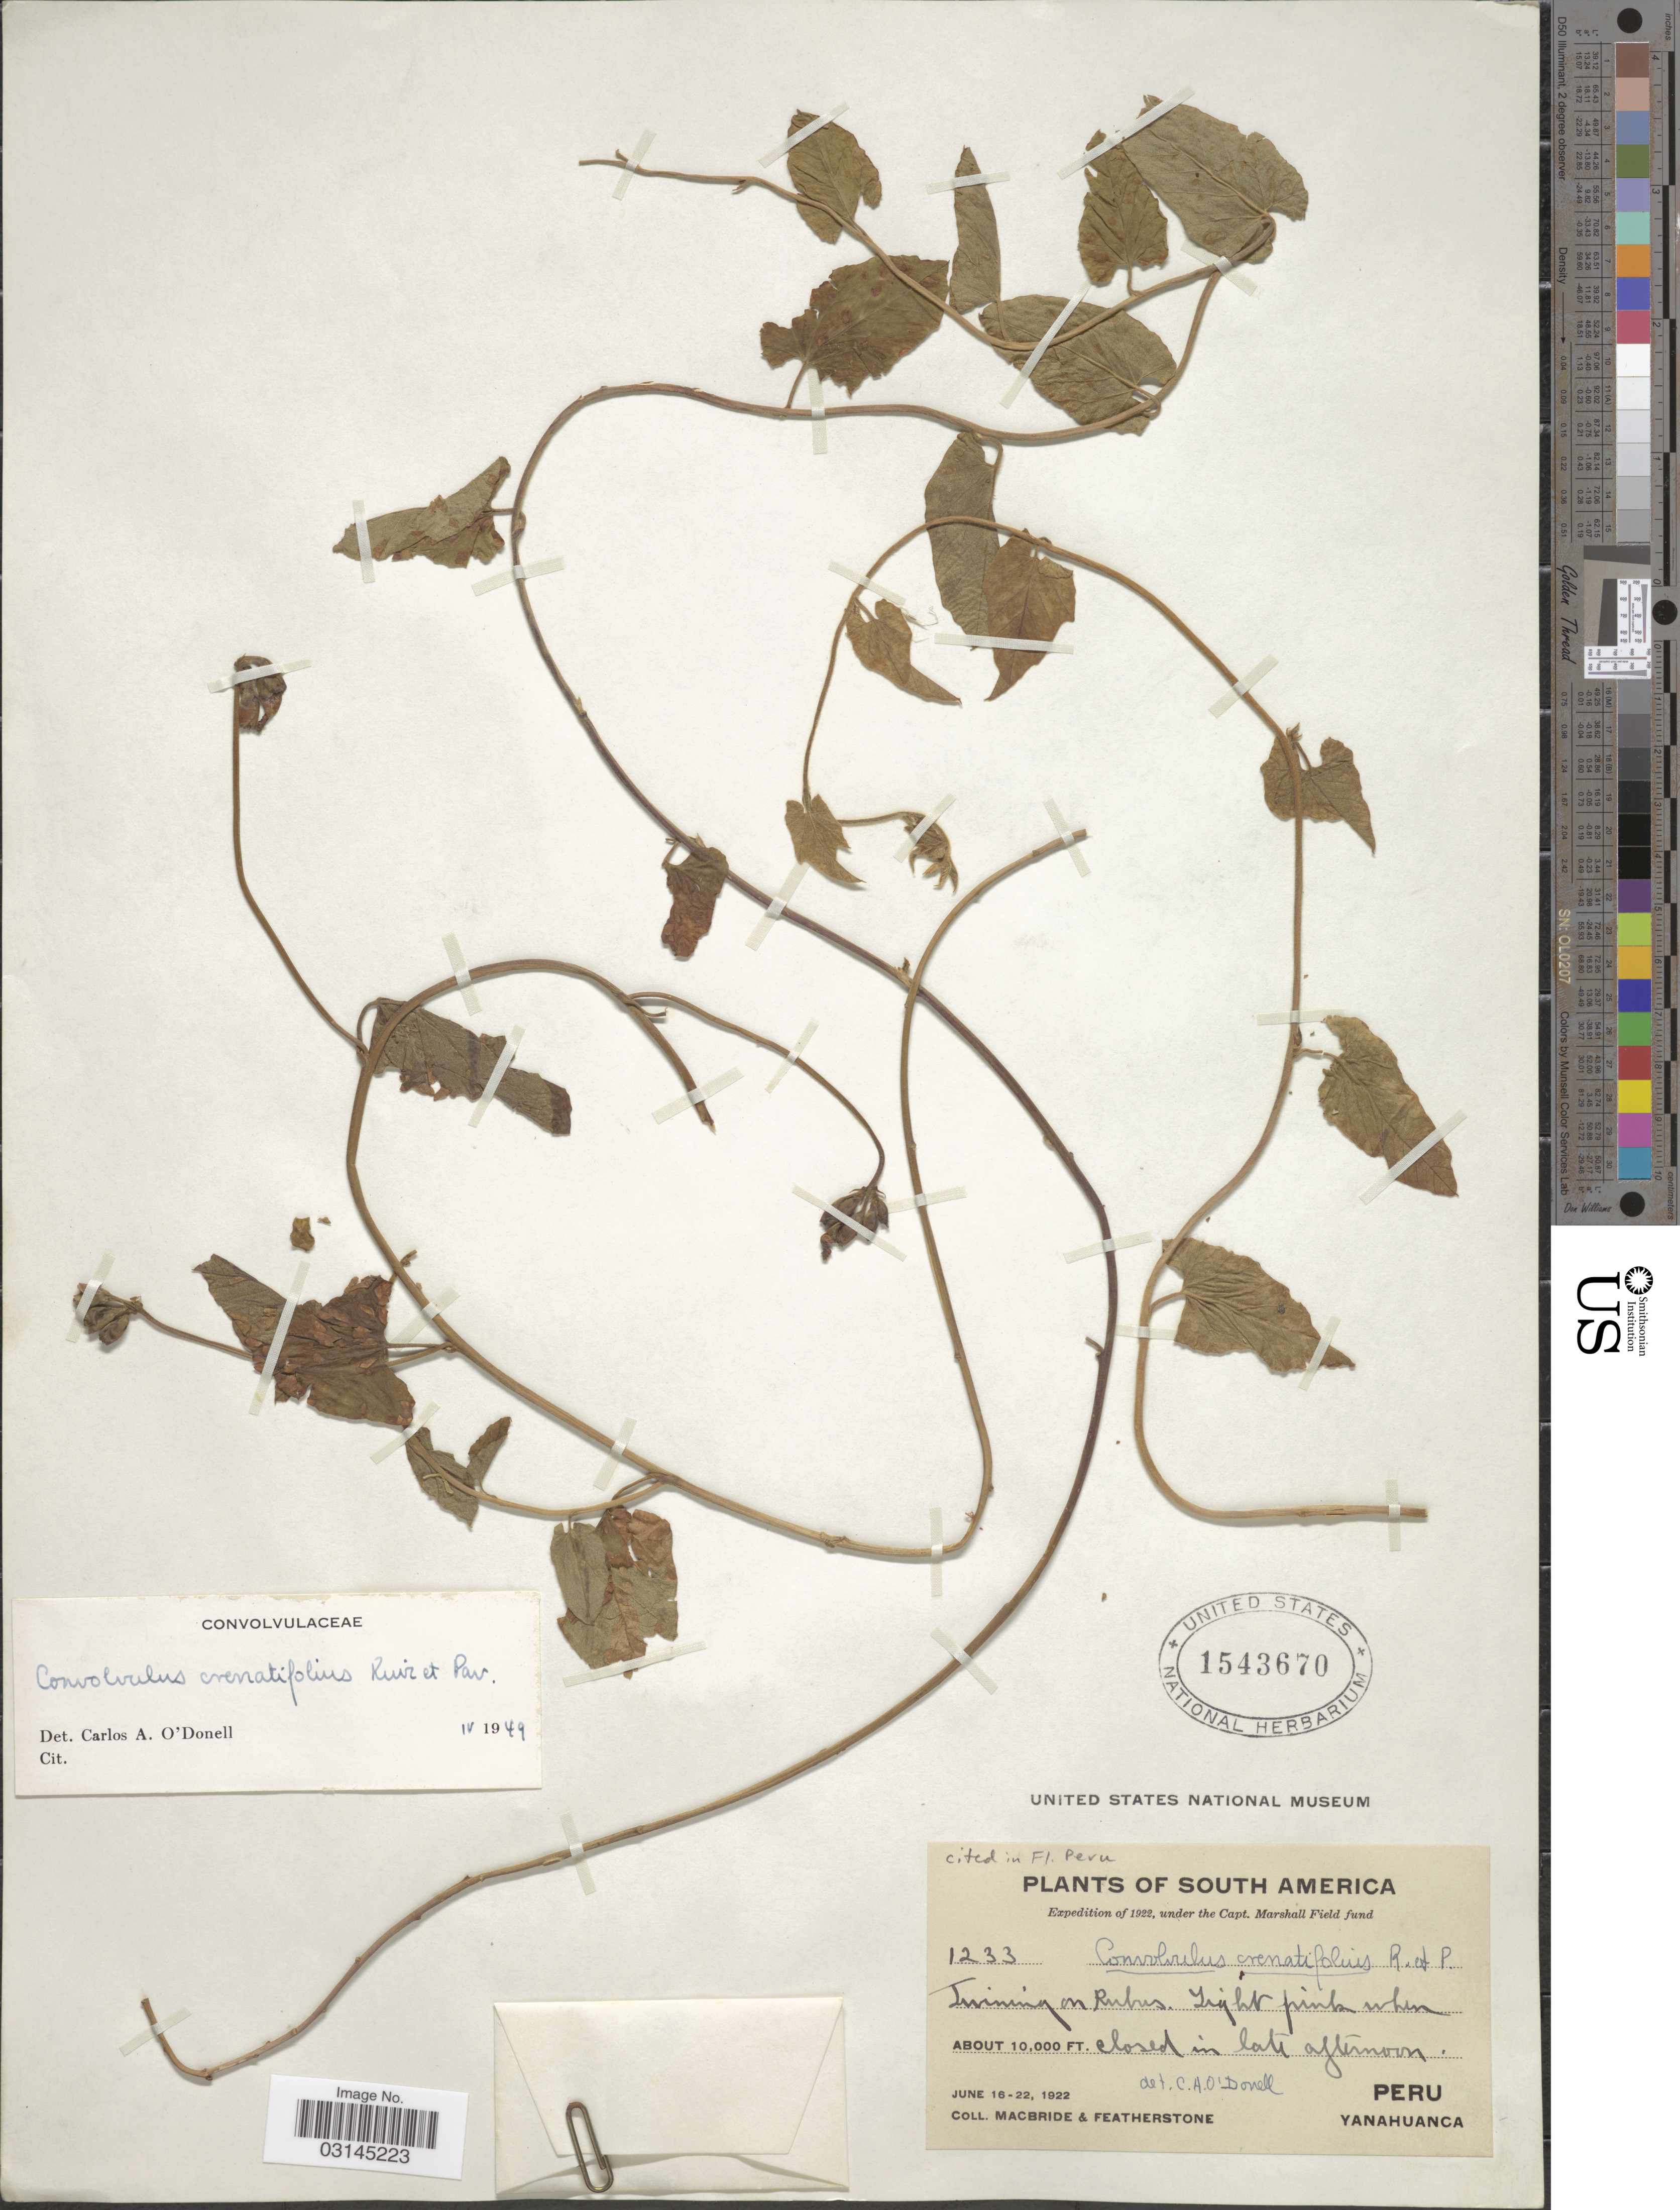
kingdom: Plantae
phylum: Tracheophyta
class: Magnoliopsida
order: Solanales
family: Convolvulaceae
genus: Convolvulus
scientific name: Convolvulus crenatifolius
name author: Ruiz & Pav.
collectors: Macbride, -- & -. Featherstone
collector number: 1233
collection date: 1922-06-16/1922-06-22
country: Peru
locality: Yanahuanca.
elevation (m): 3048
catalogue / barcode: US 1543670